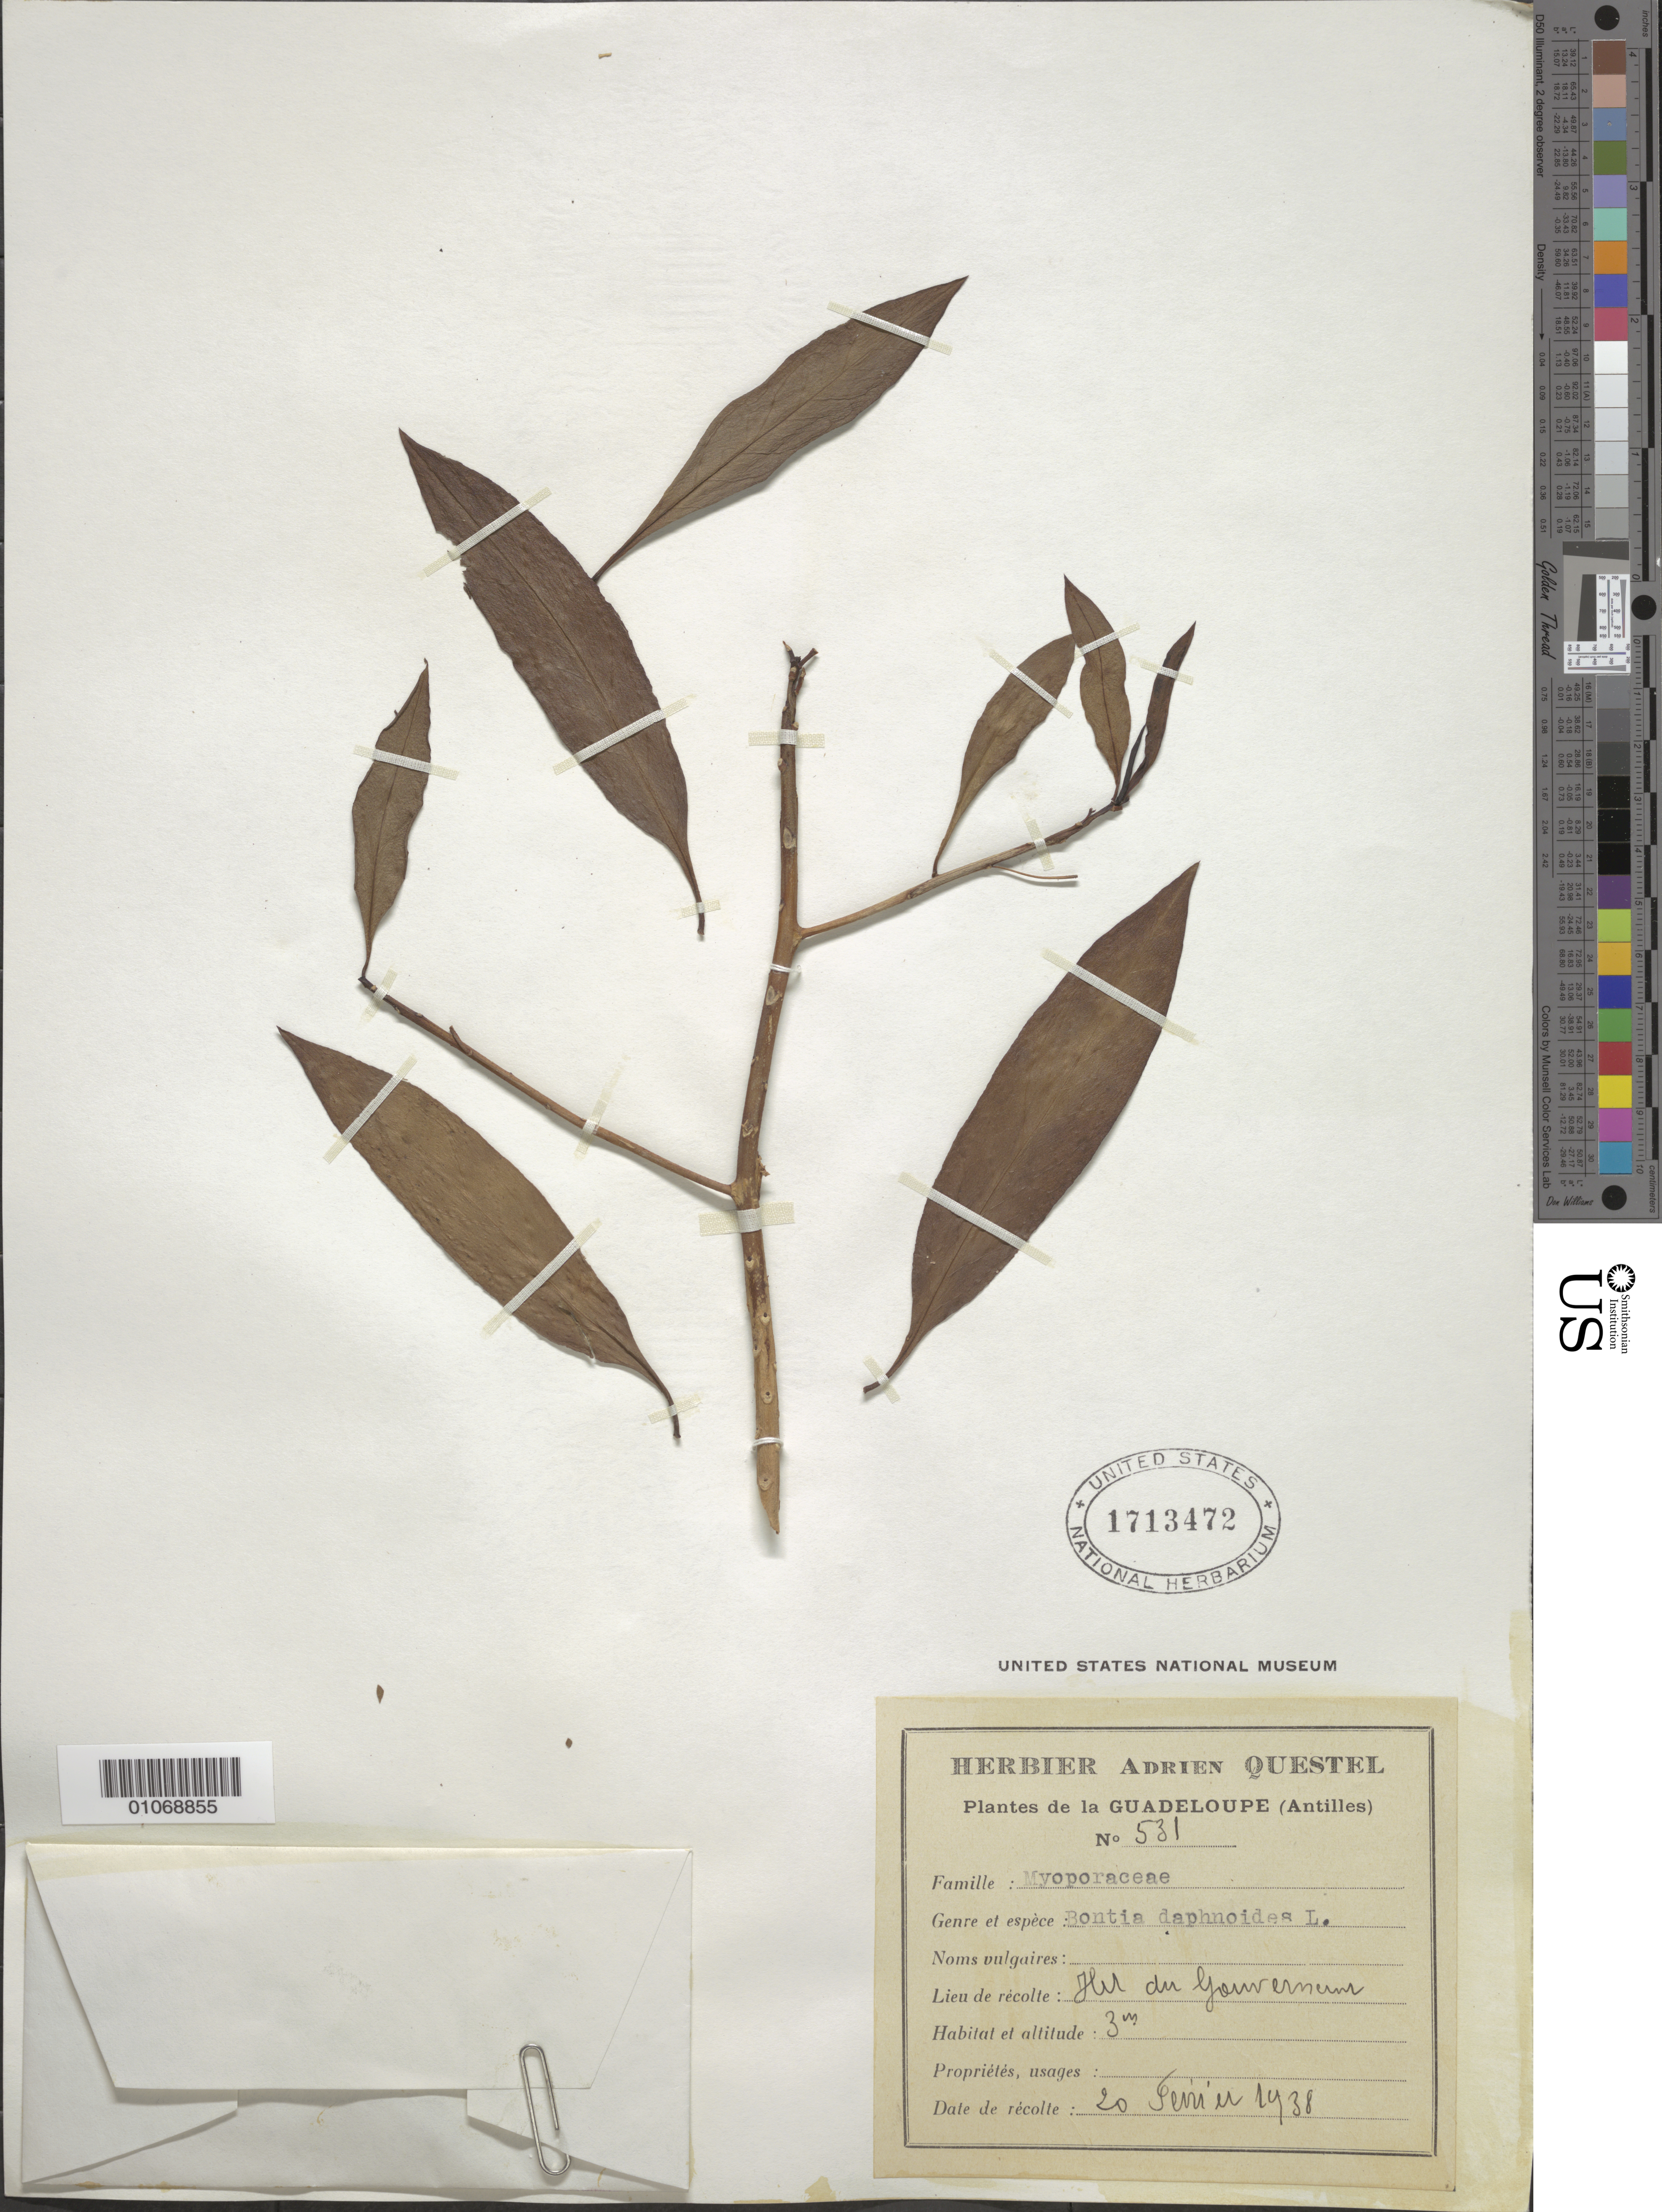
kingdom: Plantae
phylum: Tracheophyta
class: Magnoliopsida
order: Lamiales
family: Scrophulariaceae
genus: Bontia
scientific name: Bontia daphnoides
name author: L.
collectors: A. Questel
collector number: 531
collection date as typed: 20 Jun 1938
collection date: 1938-06-20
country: Guadeloupe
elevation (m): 3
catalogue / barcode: US 1713472